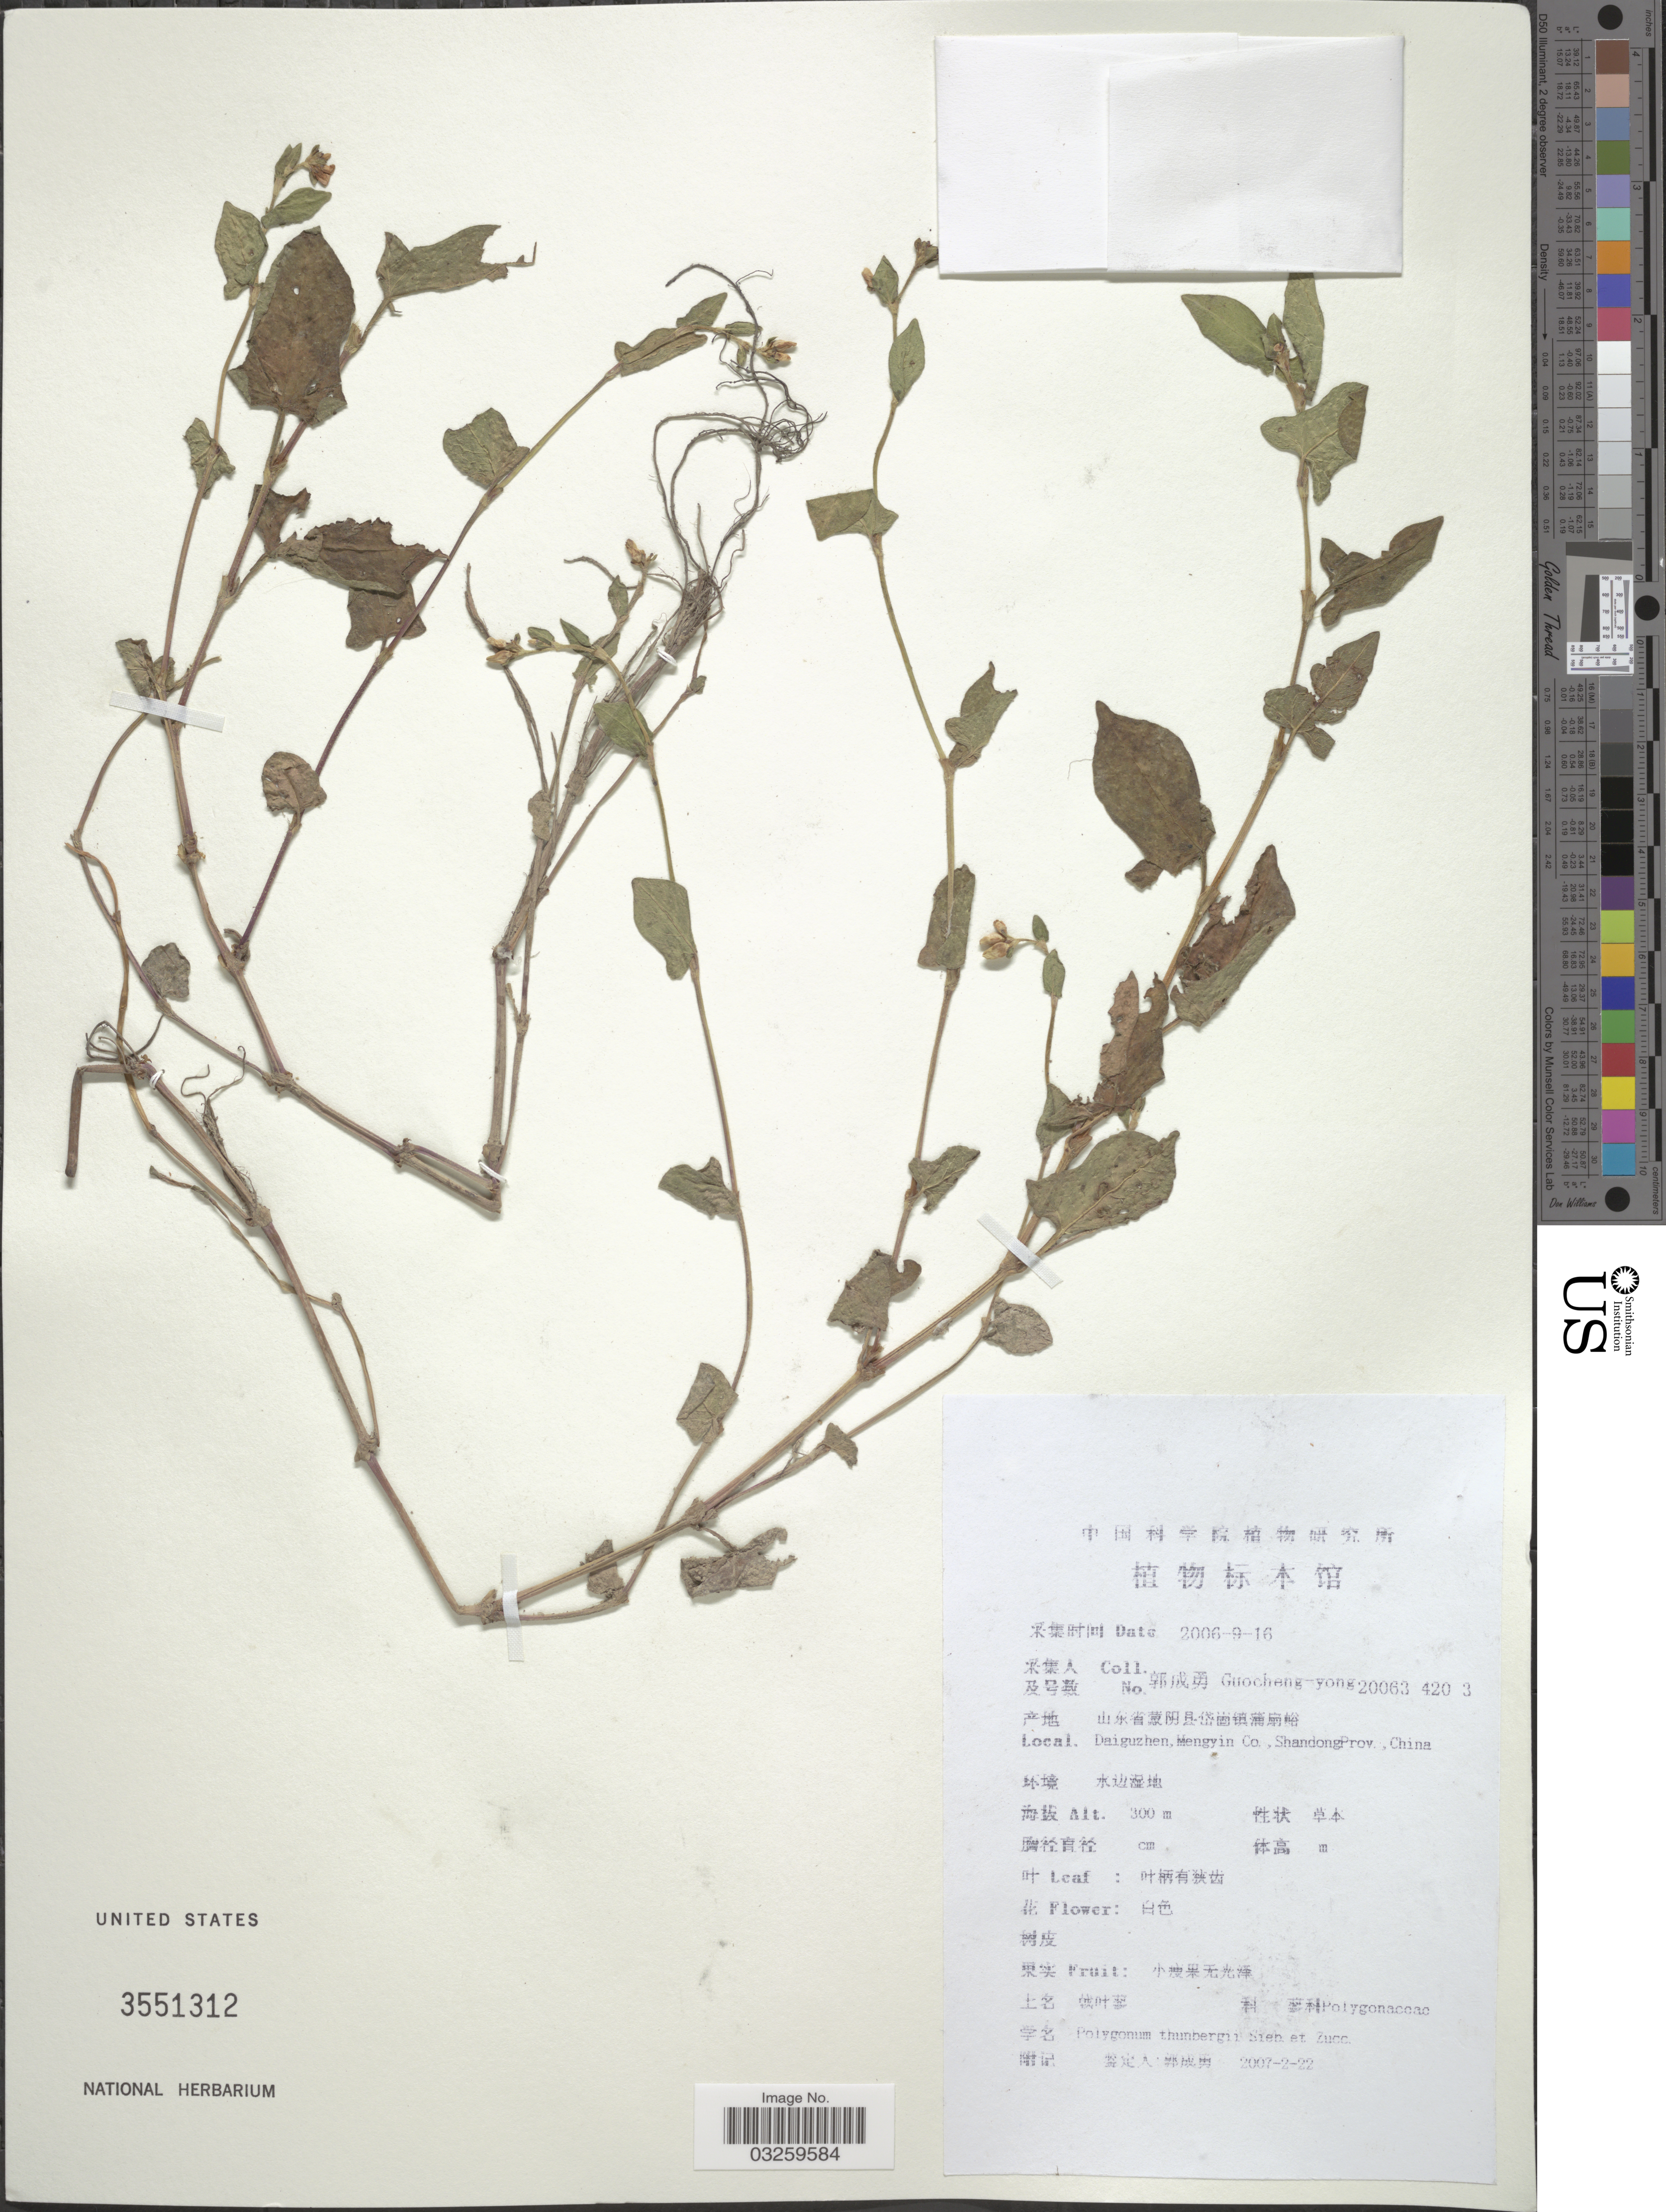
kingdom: Plantae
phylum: Tracheophyta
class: Magnoliopsida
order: Caryophyllales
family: Polygonaceae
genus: Polygonum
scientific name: Polygonum thunbergii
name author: Siebold & Zucc.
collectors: Guo cheng-yong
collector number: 200634203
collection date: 2006-09-16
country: China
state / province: Shandong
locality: Daiguzhen, Mengyin Co.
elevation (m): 300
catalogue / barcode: US 3551312